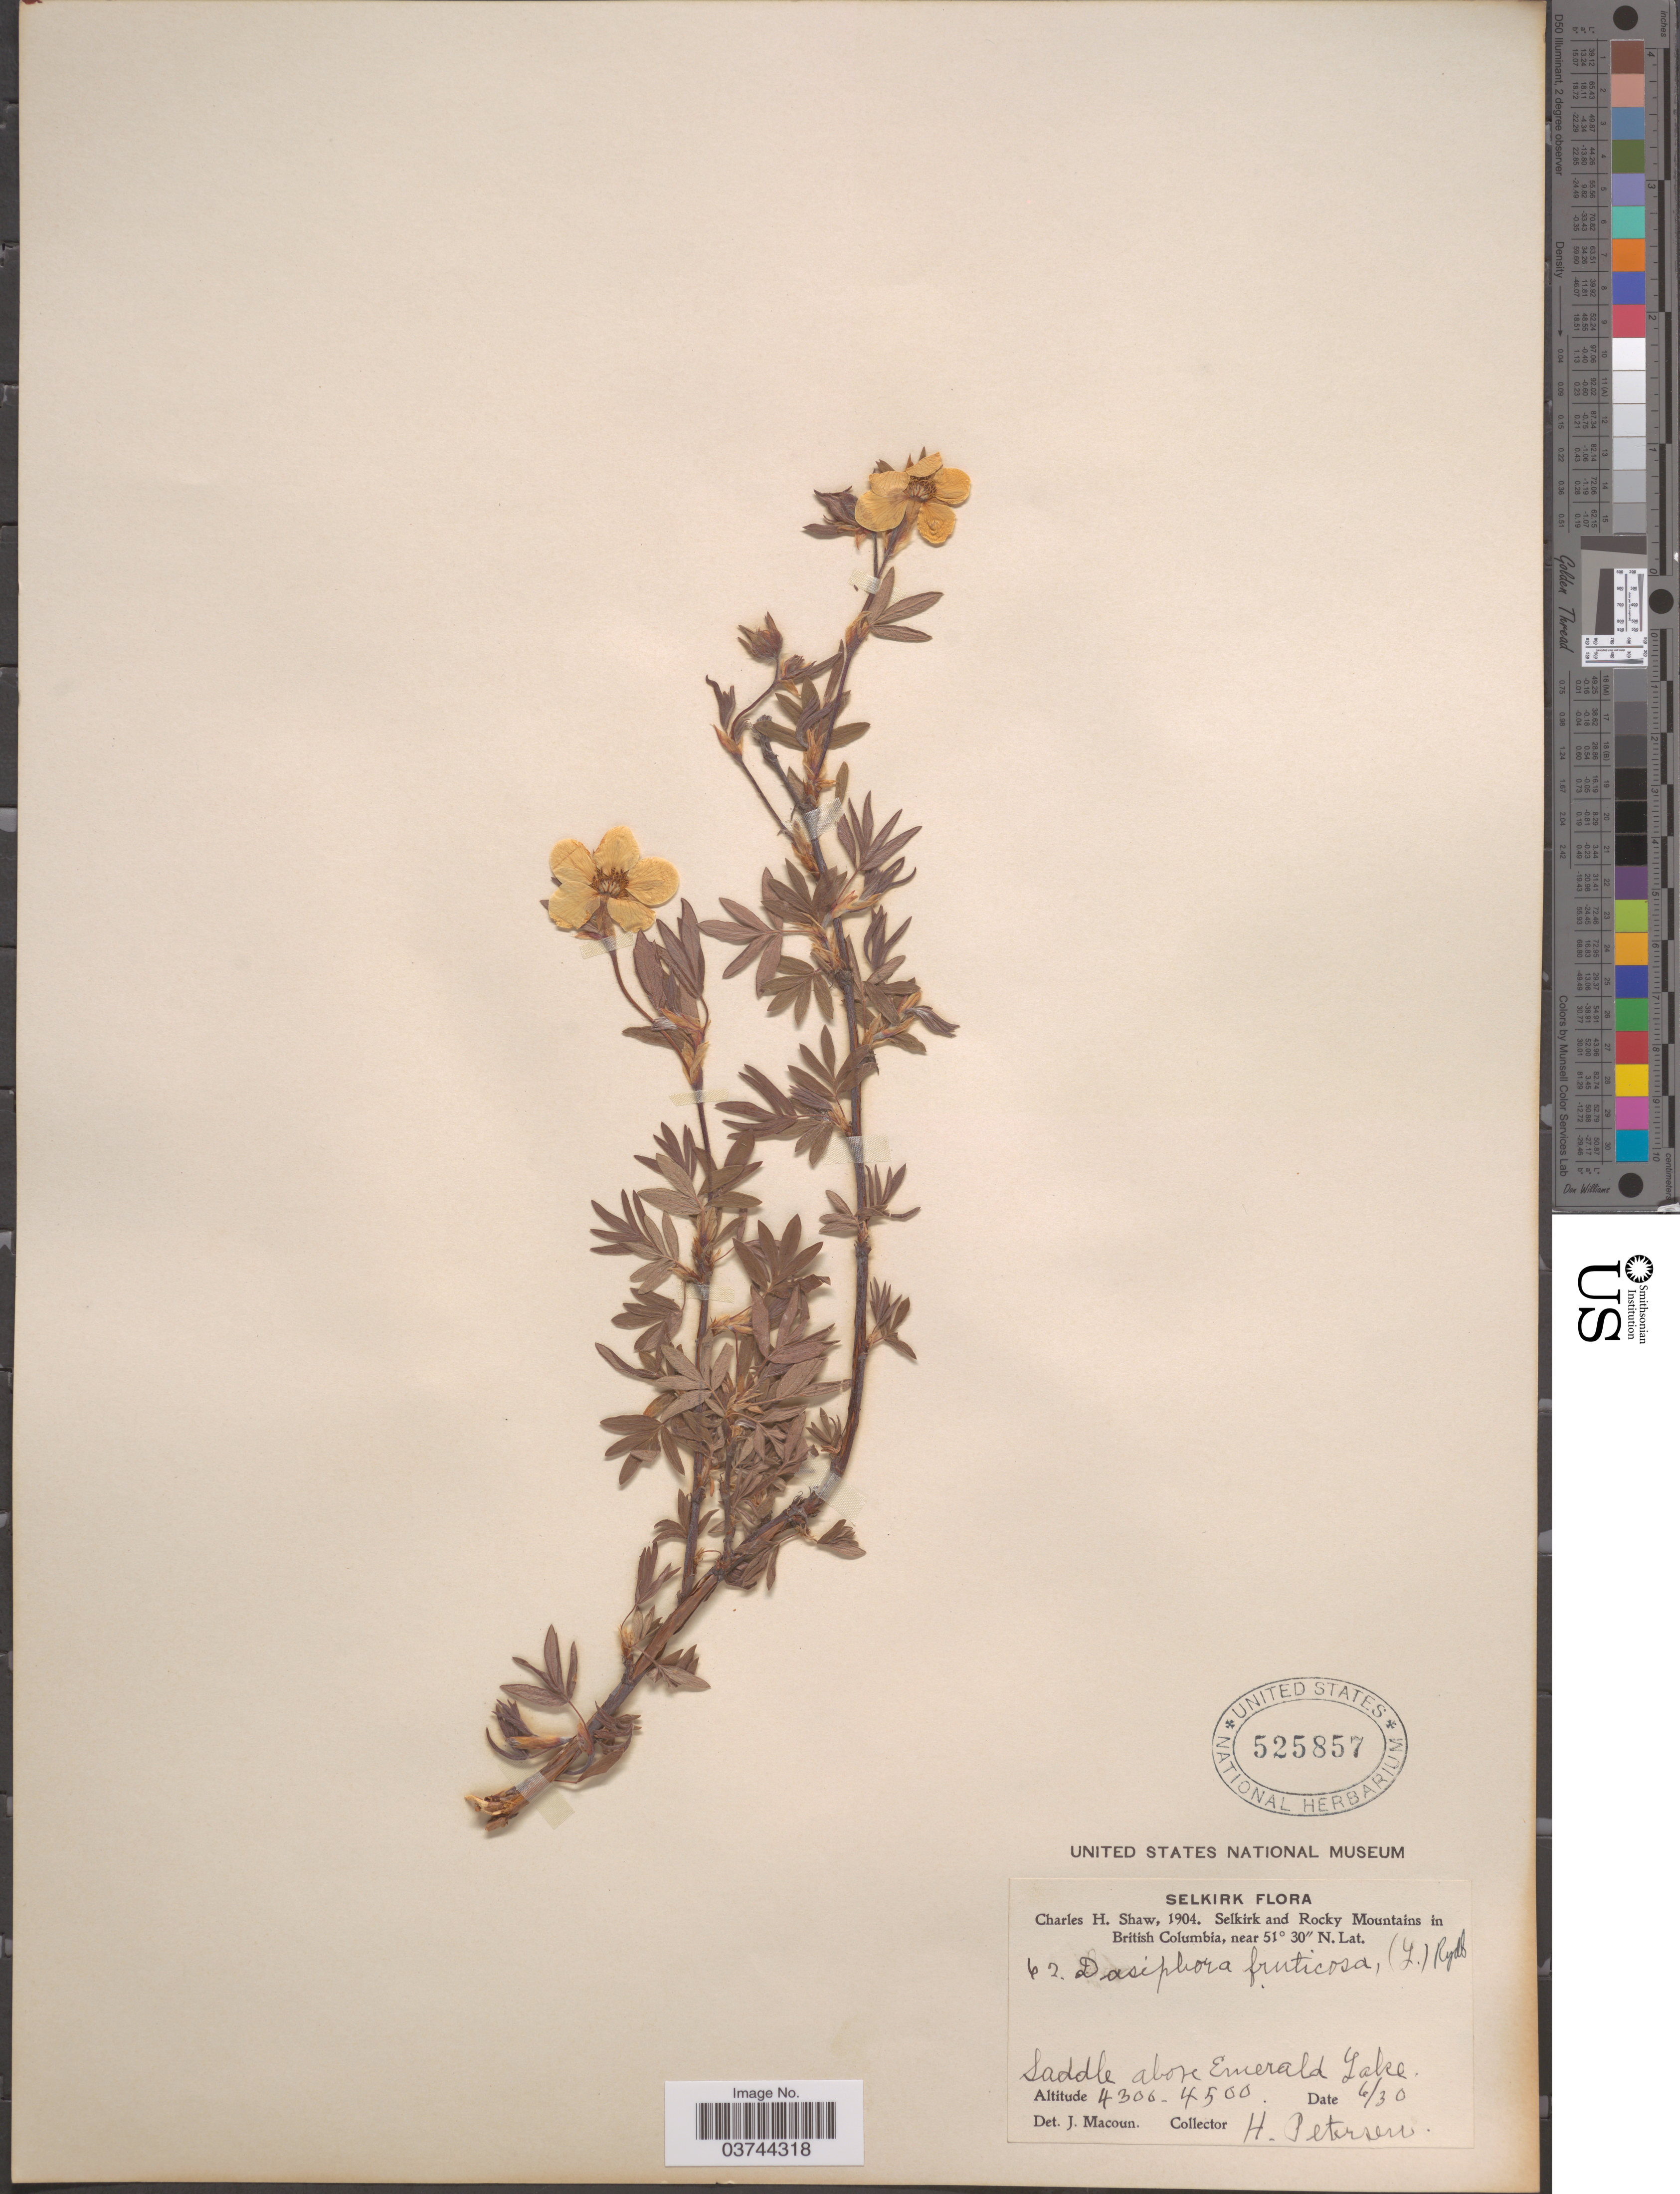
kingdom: Plantae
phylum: Tracheophyta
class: Magnoliopsida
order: Rosales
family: Rosaceae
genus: Dasiphora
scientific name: Dasiphora fruticosa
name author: (L.) Rydb.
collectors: C. H. Shaw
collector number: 62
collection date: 1904-06-30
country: Canada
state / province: British Columbia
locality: Selkirk. Selkirk and Rocky Mountains. Saddle above Emerald Lake.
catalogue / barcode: US 525857